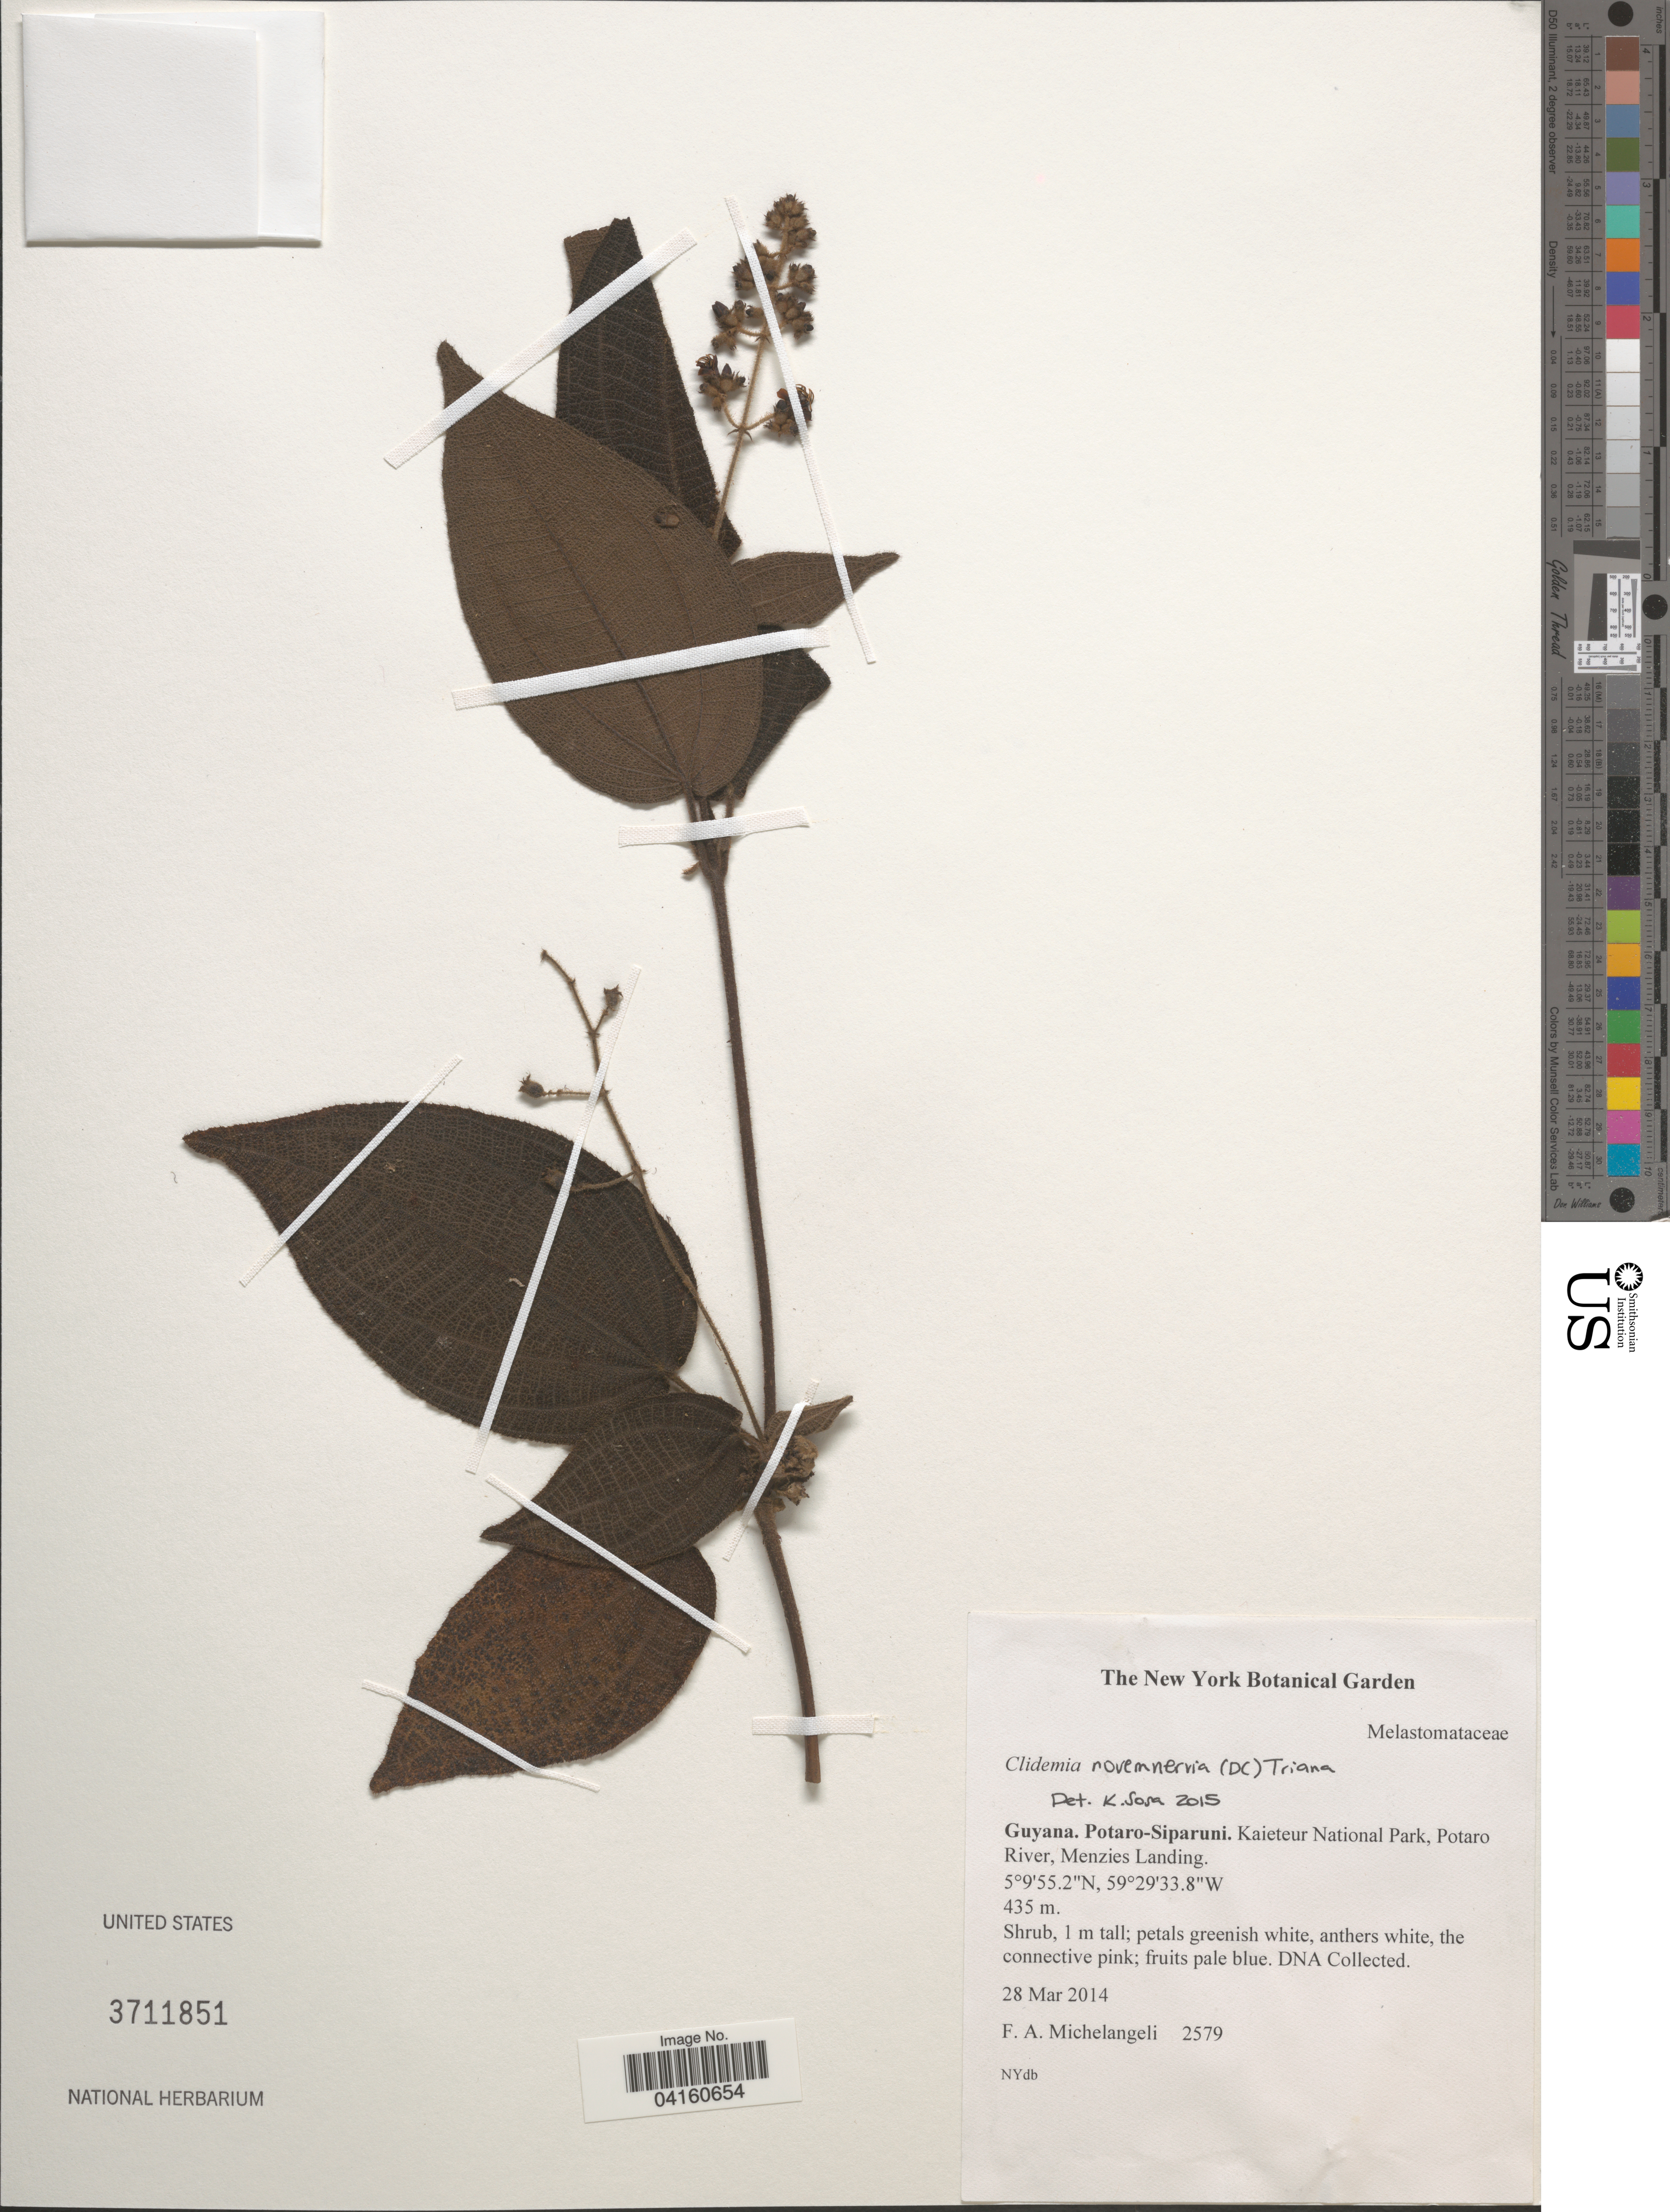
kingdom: Plantae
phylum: Tracheophyta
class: Magnoliopsida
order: Myrtales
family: Melastomataceae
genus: Clidemia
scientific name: Clidemia novemnervia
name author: (DC.) Triana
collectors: F. A. Michelangeli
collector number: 2579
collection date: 2014-03-28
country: Guyana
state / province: Potaro-Siparuni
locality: Kaieteur National Park, Potaro River, Menzies Landing.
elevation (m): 435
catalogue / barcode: US 3711851